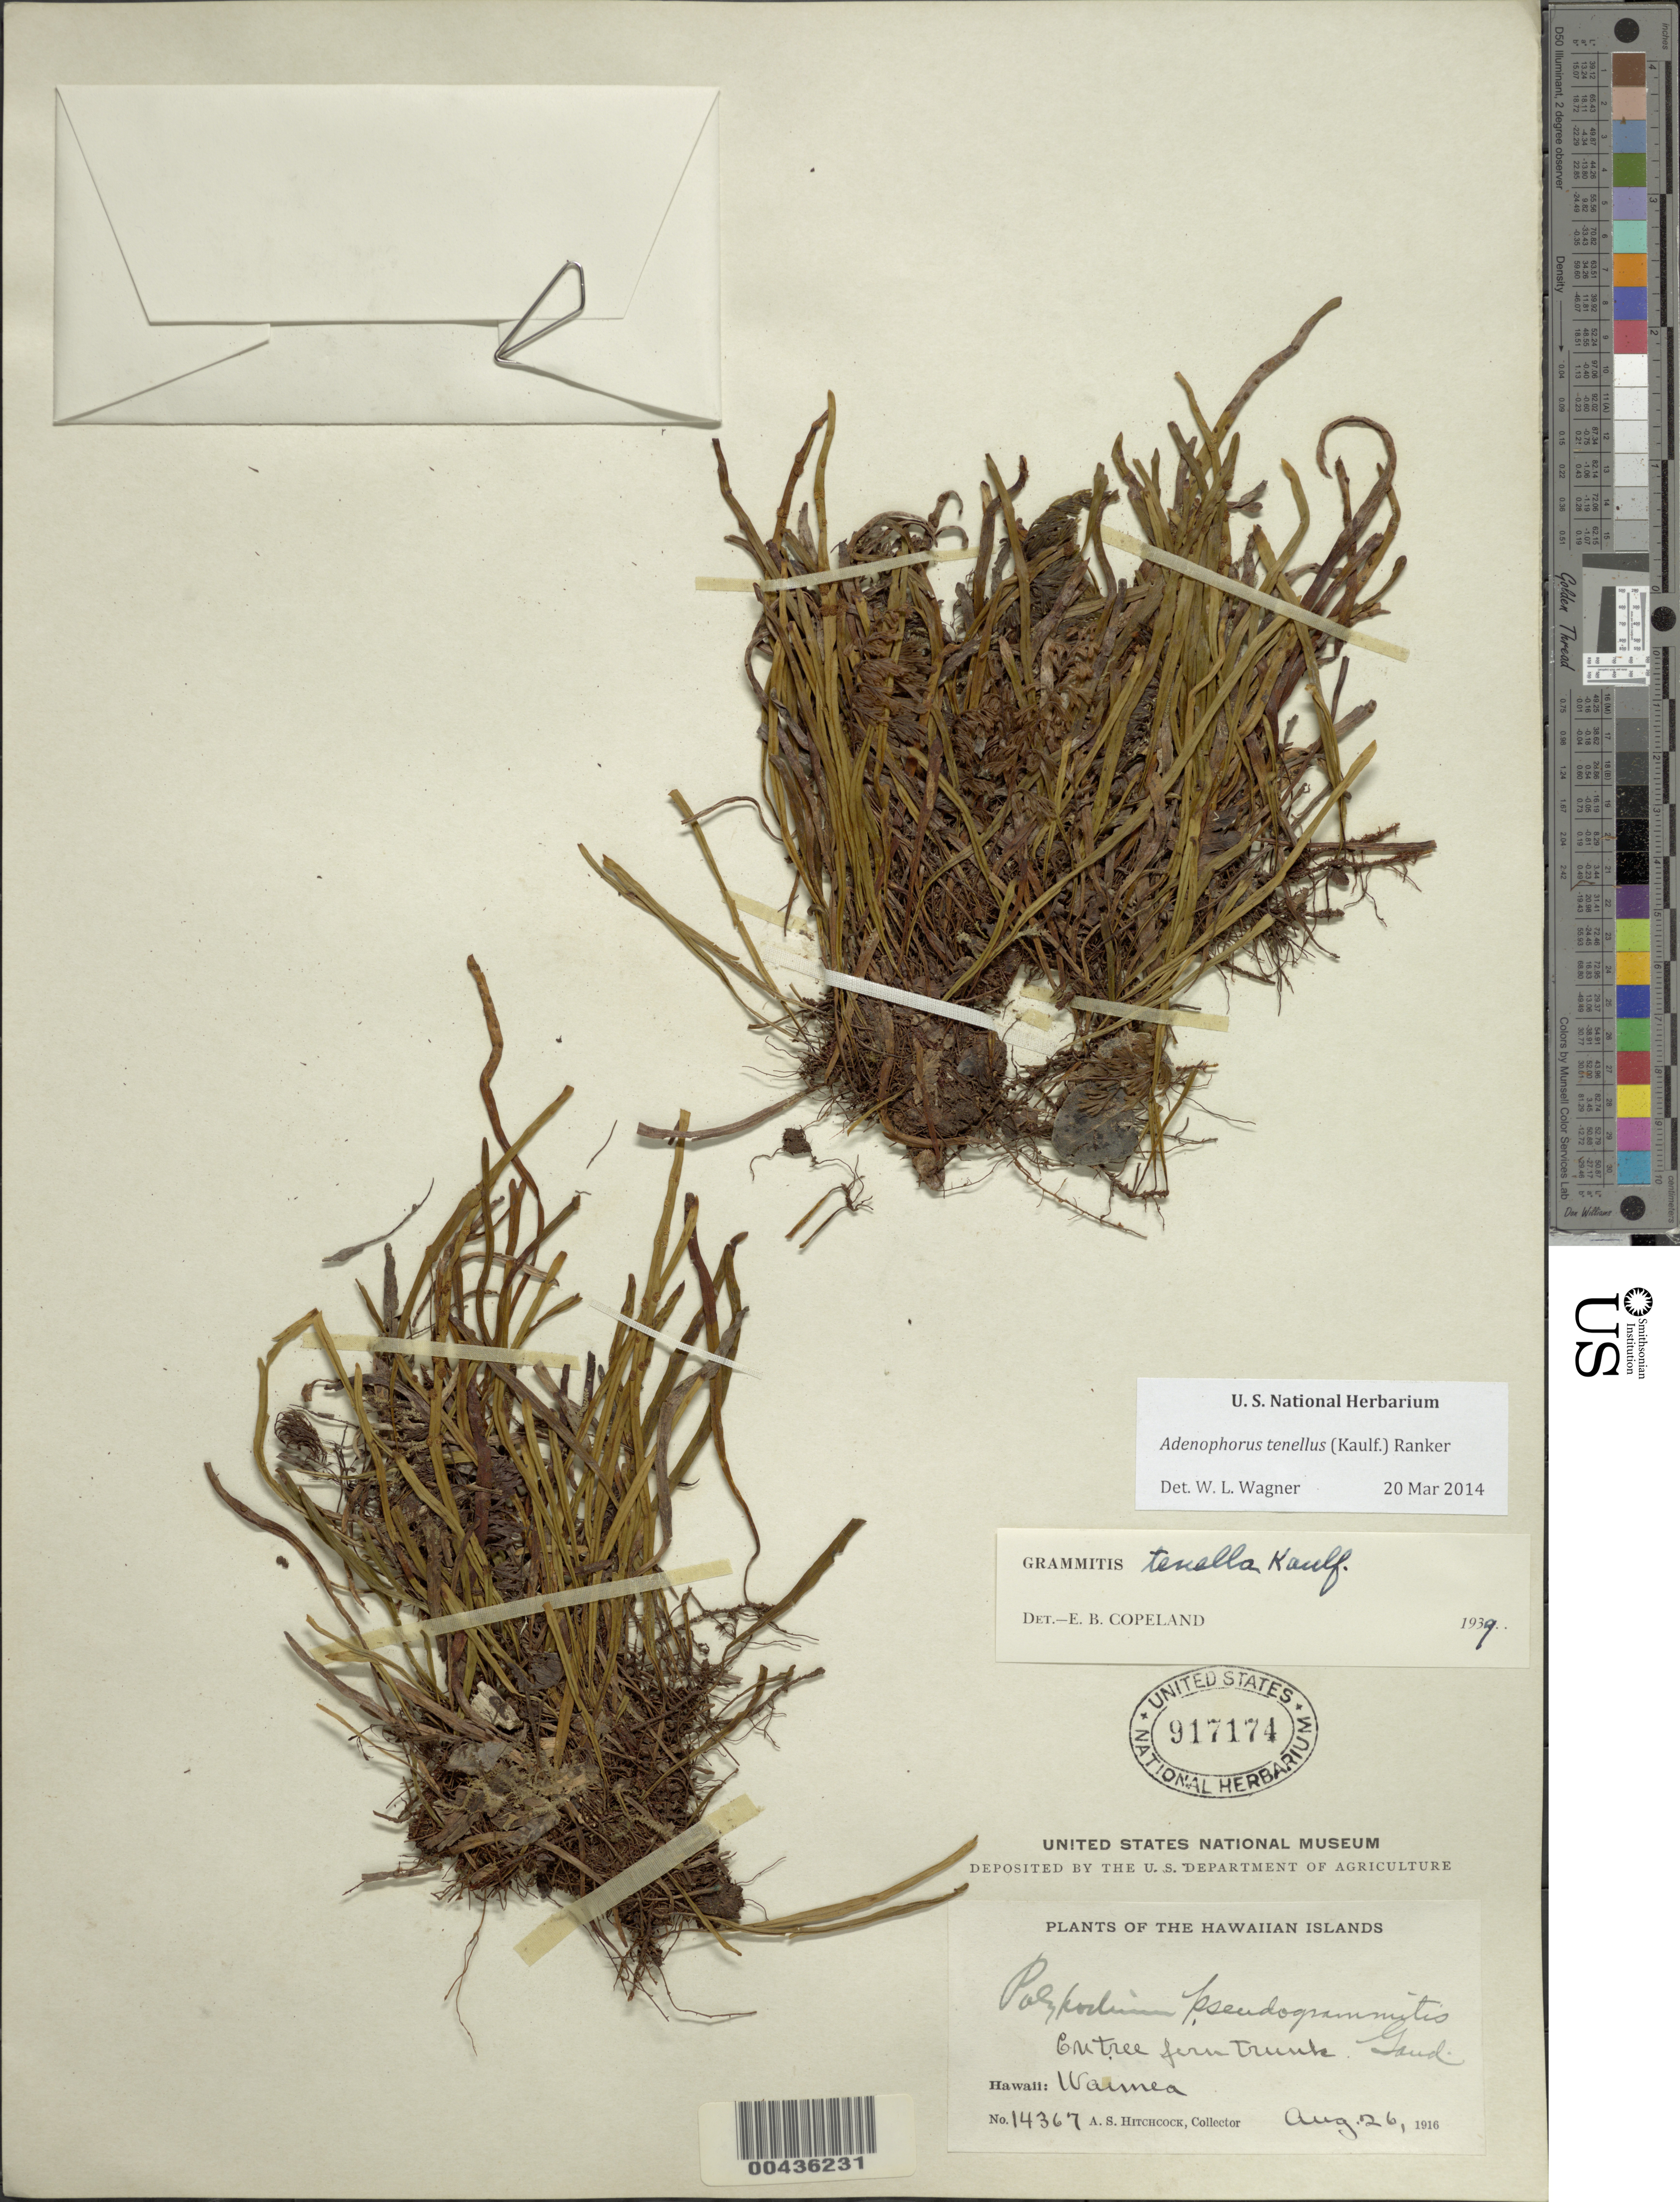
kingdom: Plantae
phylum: Tracheophyta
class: Polypodiopsida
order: Polypodiales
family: Polypodiaceae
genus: Adenophorus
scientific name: Adenophorus tenellus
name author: (Kaulf.) Ranker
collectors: A. S. Hitchcock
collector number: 14367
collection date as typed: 26 Aug 1916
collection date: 1916-08-26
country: United States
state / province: Hawaii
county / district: Hawaii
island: Hawaii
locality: Waimea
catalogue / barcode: US 917174